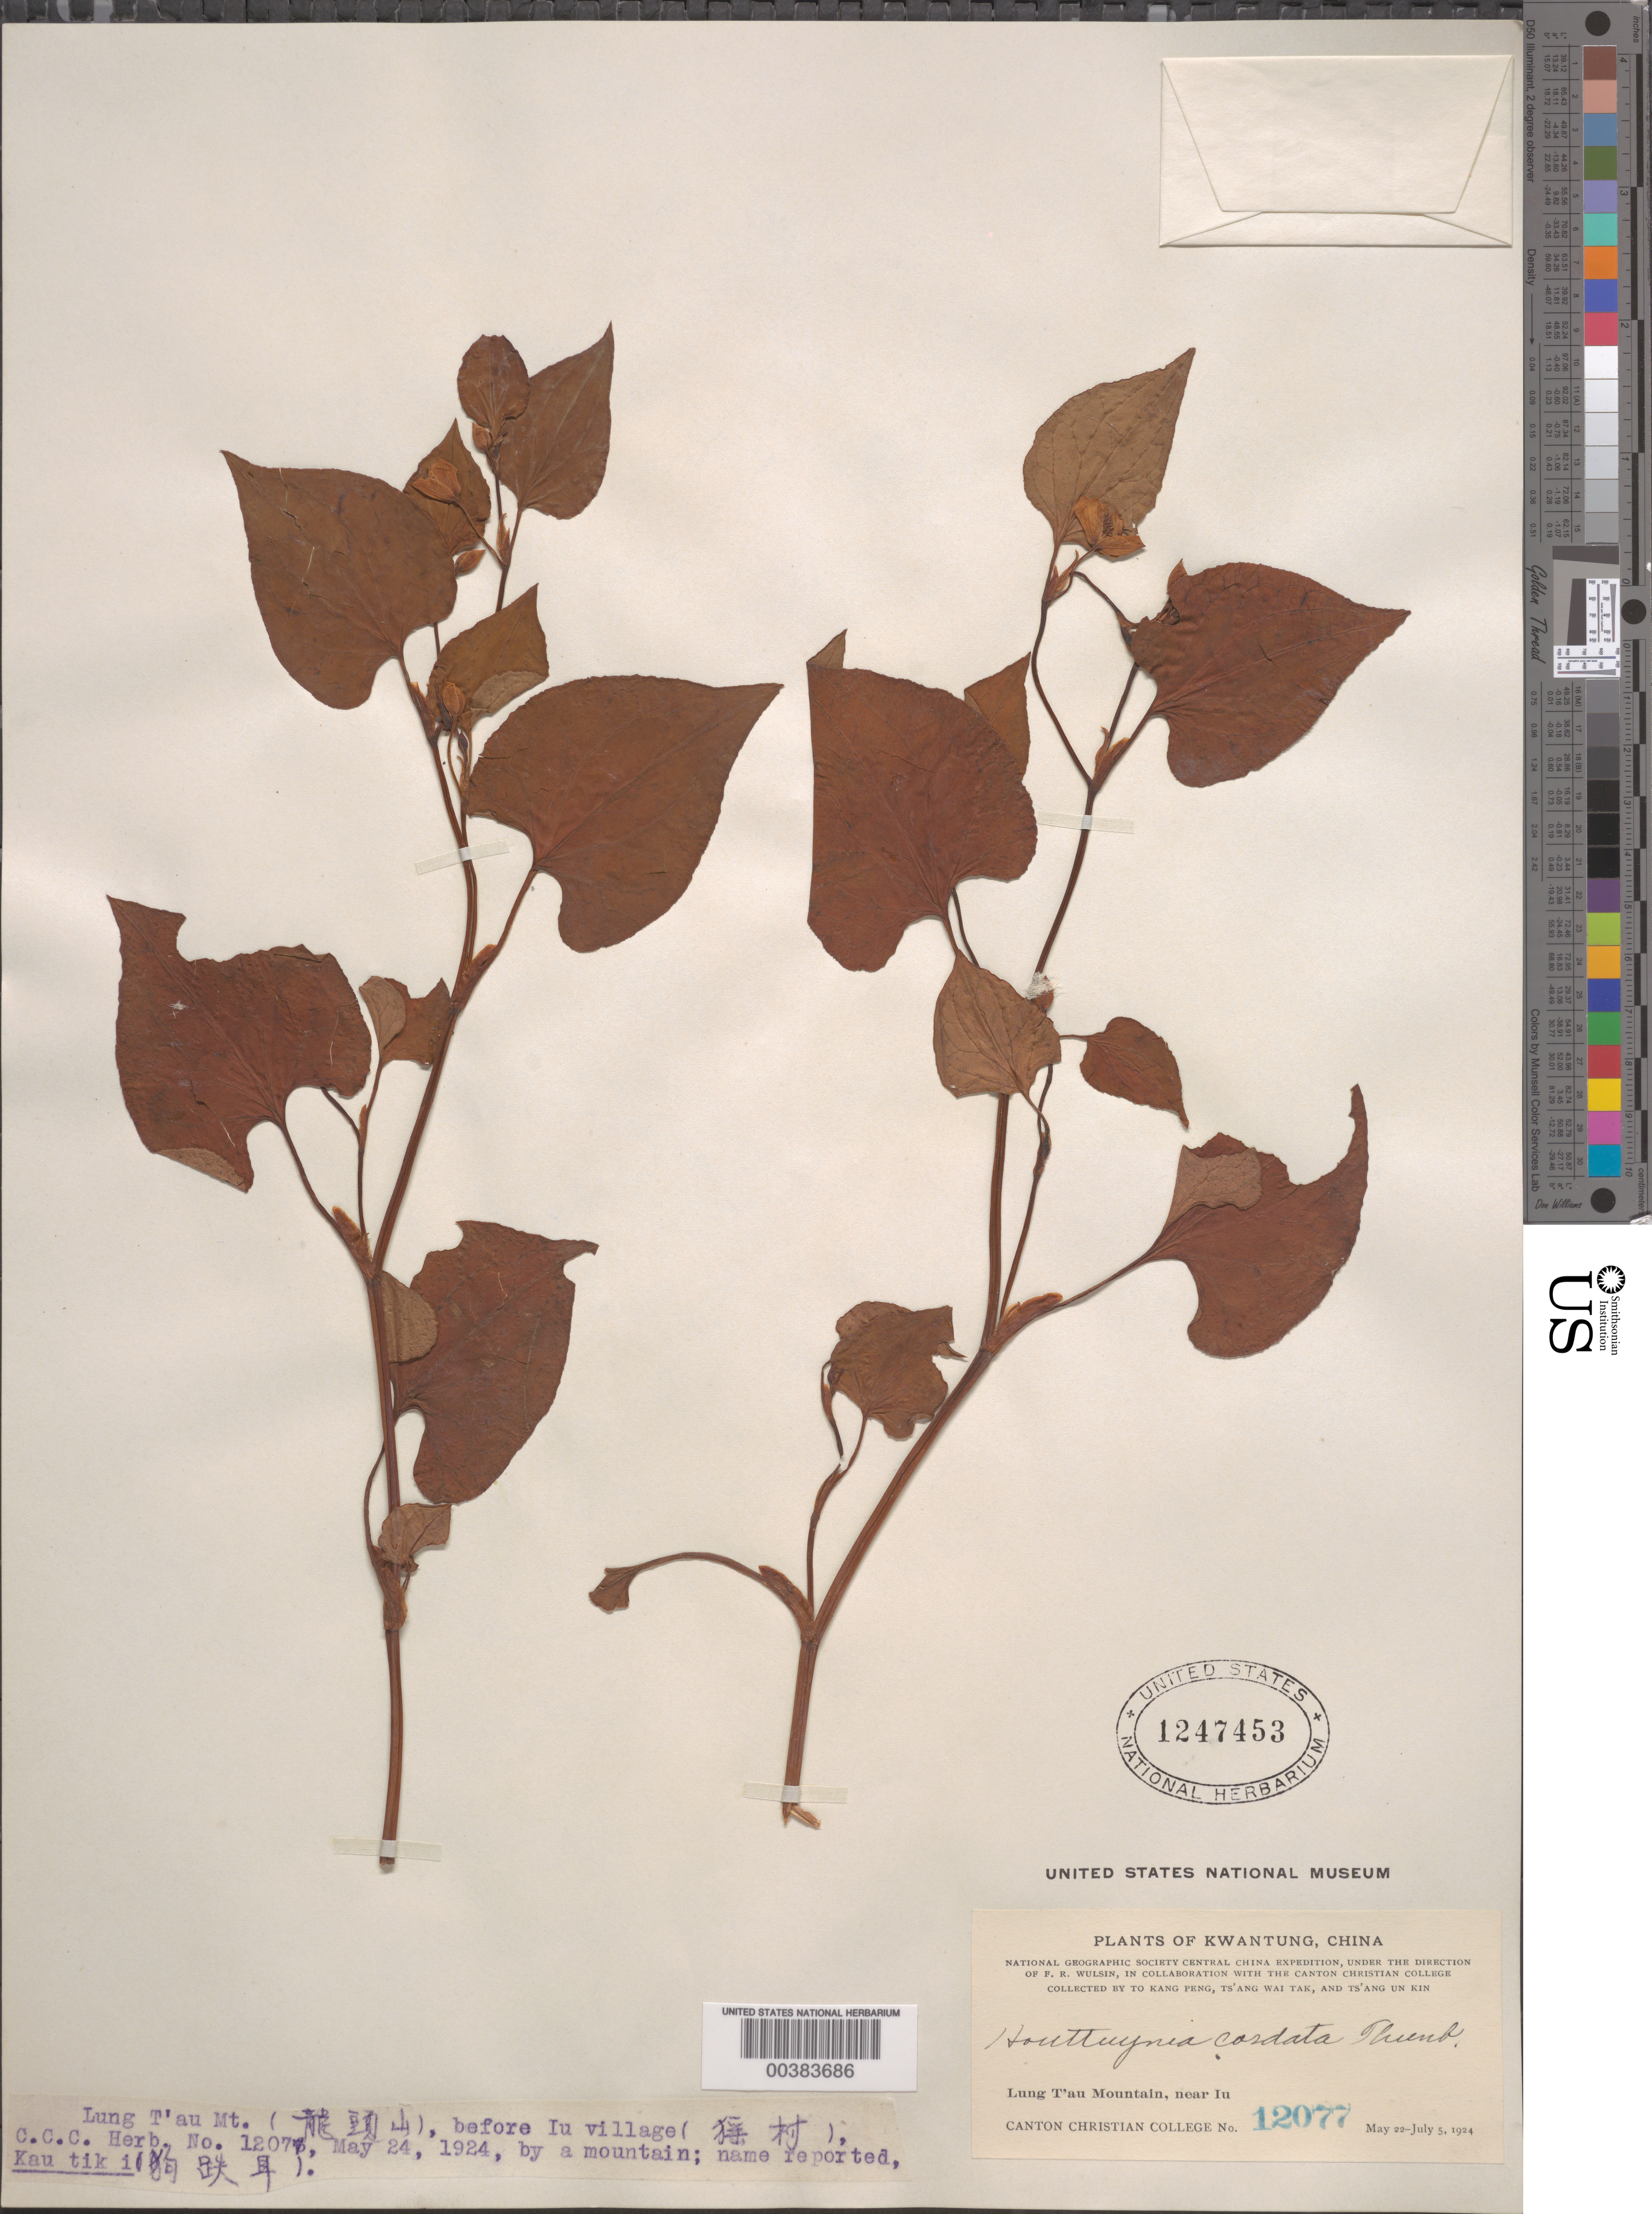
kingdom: Plantae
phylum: Tracheophyta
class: Magnoliopsida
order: Piperales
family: Saururaceae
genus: Houttuynia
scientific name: Houttuynia cordata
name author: Thunb.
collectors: Kang Peng To, W. T. Tsang & U. K. Tsang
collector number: C.c.c.12077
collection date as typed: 22 May 1924 to 05 Jul 1924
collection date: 1924-05-22/1924-07-05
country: China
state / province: Guangdong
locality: Lung t'au mt., near iu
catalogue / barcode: US 1247453